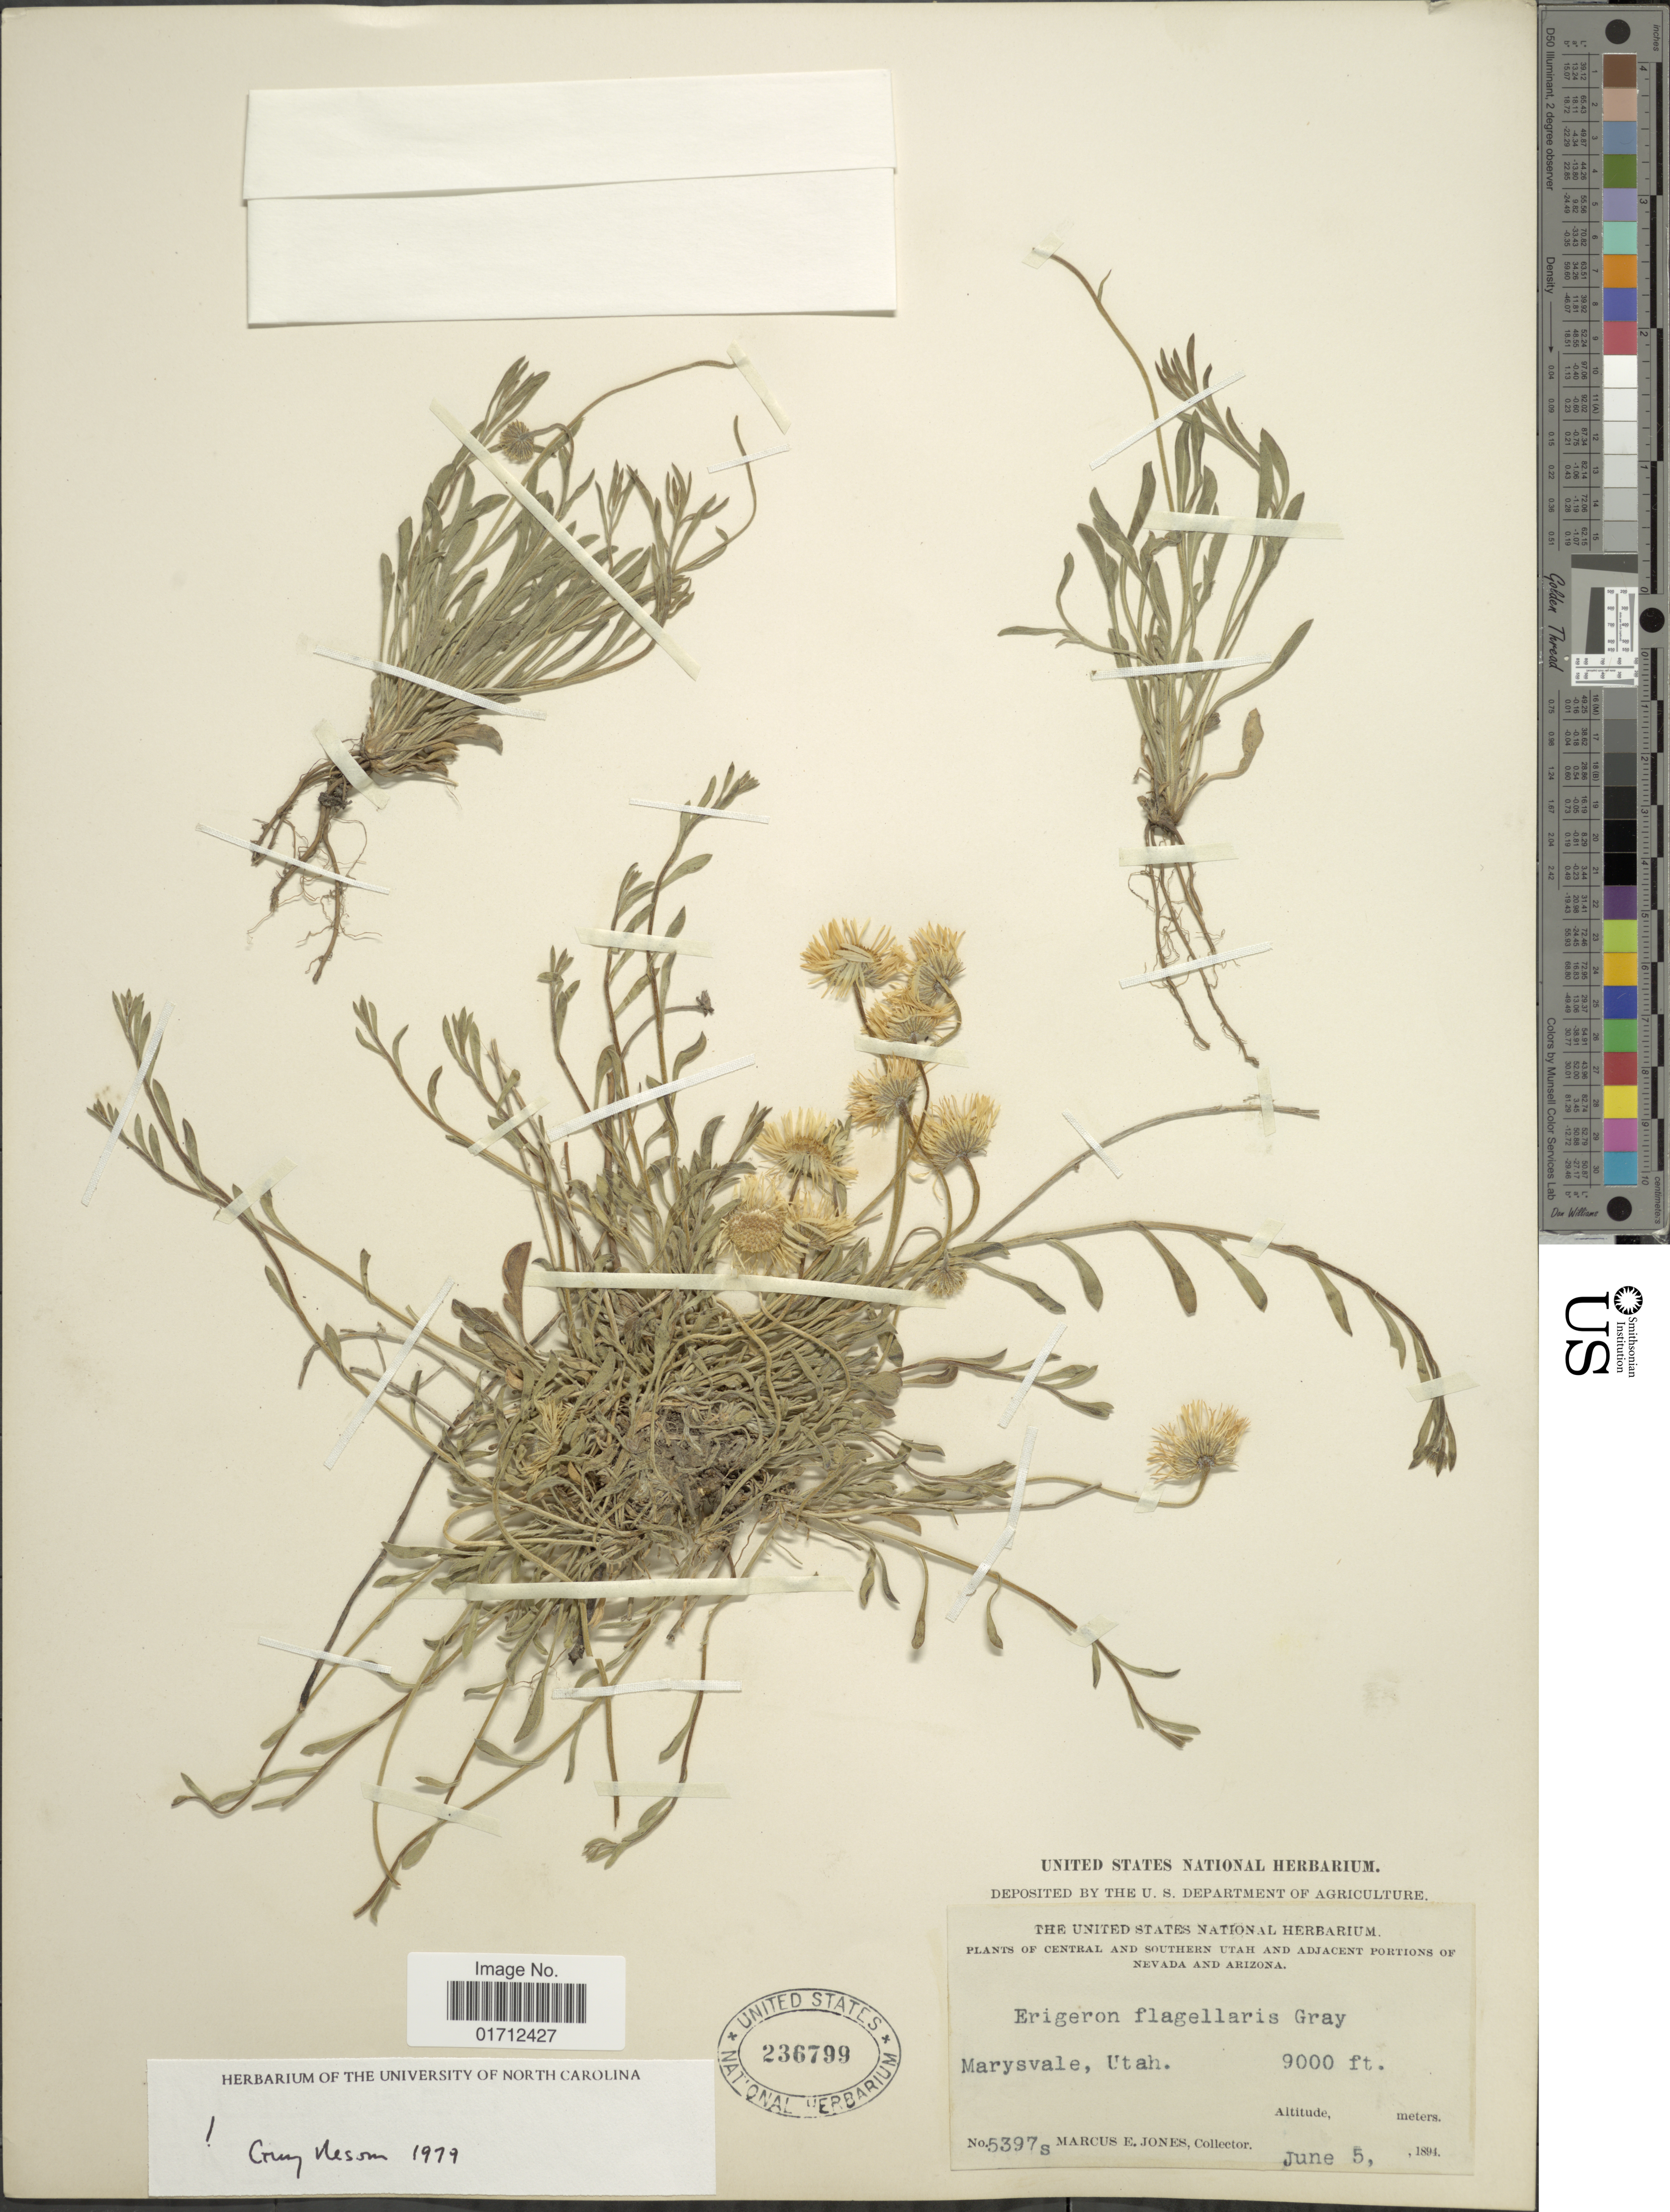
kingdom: Plantae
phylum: Tracheophyta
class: Magnoliopsida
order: Asterales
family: Asteraceae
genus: Erigeron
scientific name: Erigeron flagellaris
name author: A. Gray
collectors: M. E. Jones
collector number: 5397s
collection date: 1894-06-05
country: United States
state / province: Utah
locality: Central and Southern Utah, Marysvale, Utah.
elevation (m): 2743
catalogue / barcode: US 236799